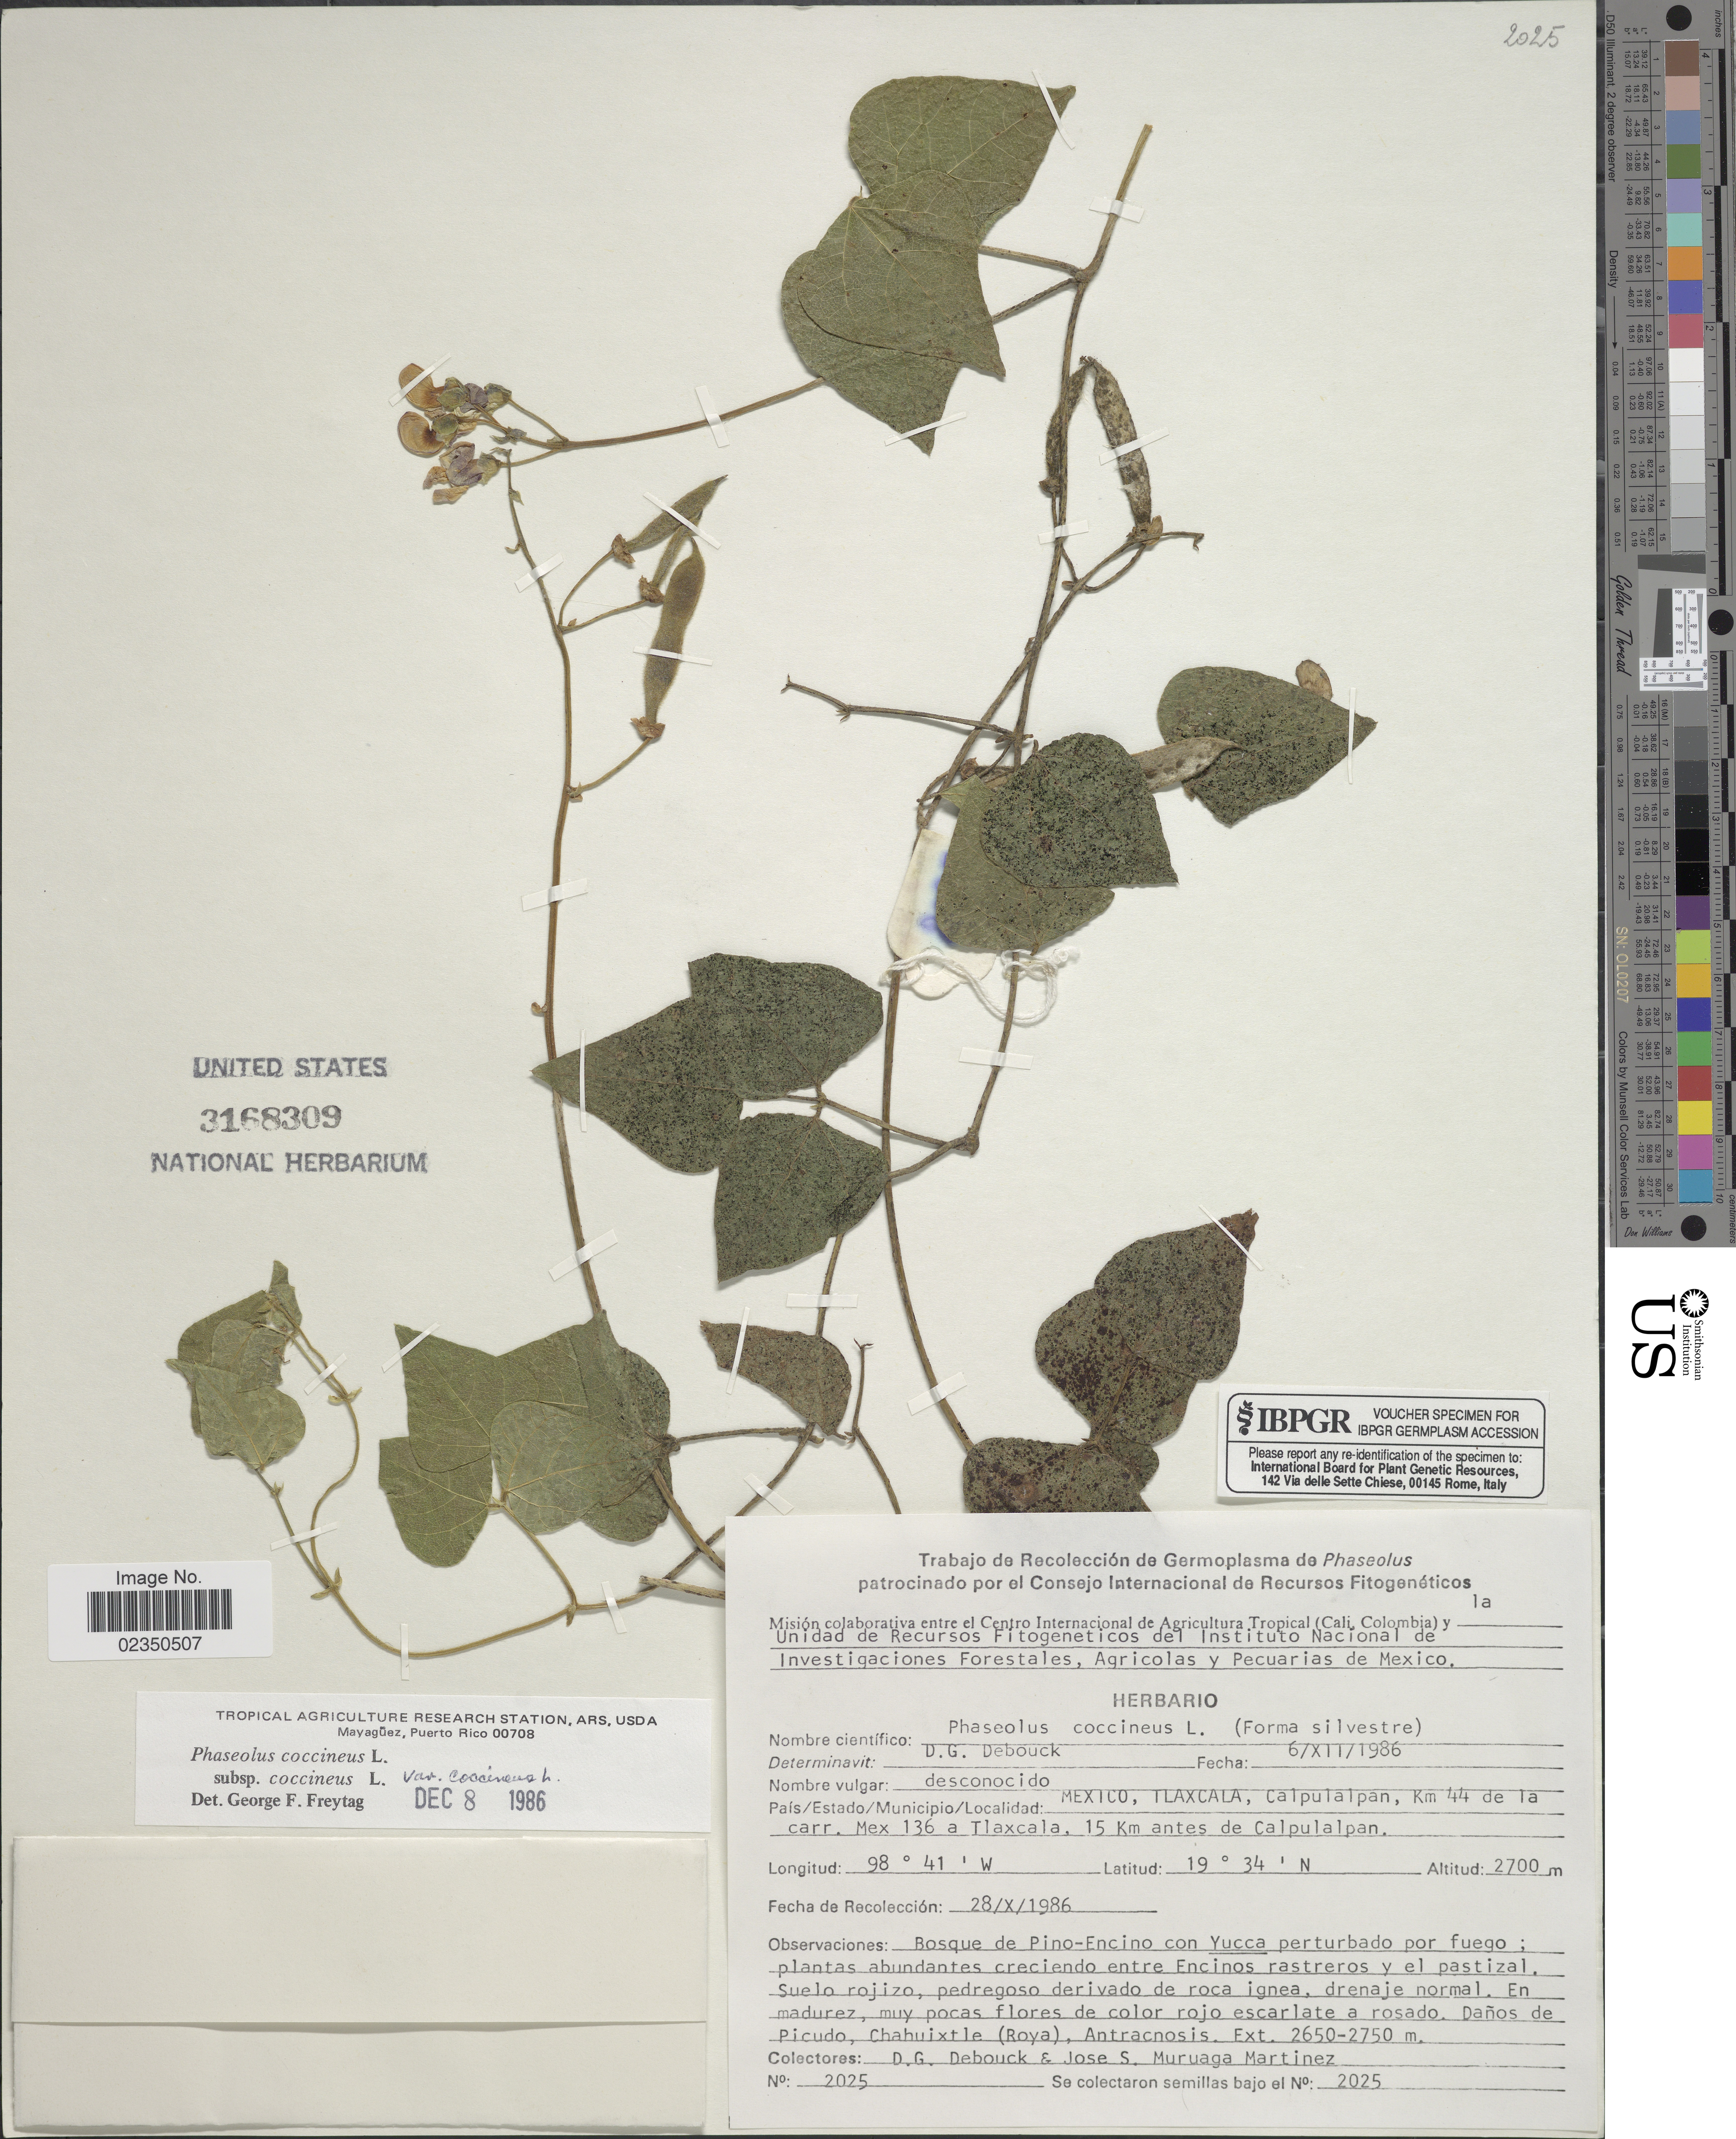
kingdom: Plantae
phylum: Tracheophyta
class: Magnoliopsida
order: Fabales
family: Fabaceae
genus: Phaseolus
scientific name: Phaseolus coccineus subsp. coccineus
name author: L.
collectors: D. Debouck & J. Muruaga Martinez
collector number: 2025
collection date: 1986-12-06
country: Mexico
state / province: Tlaxcala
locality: Calpulalpan, Km 44 de la caee. Mex 136 a Tlaxcala, 15 Km antes de Calpulalpan/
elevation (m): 2700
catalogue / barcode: US 3168309